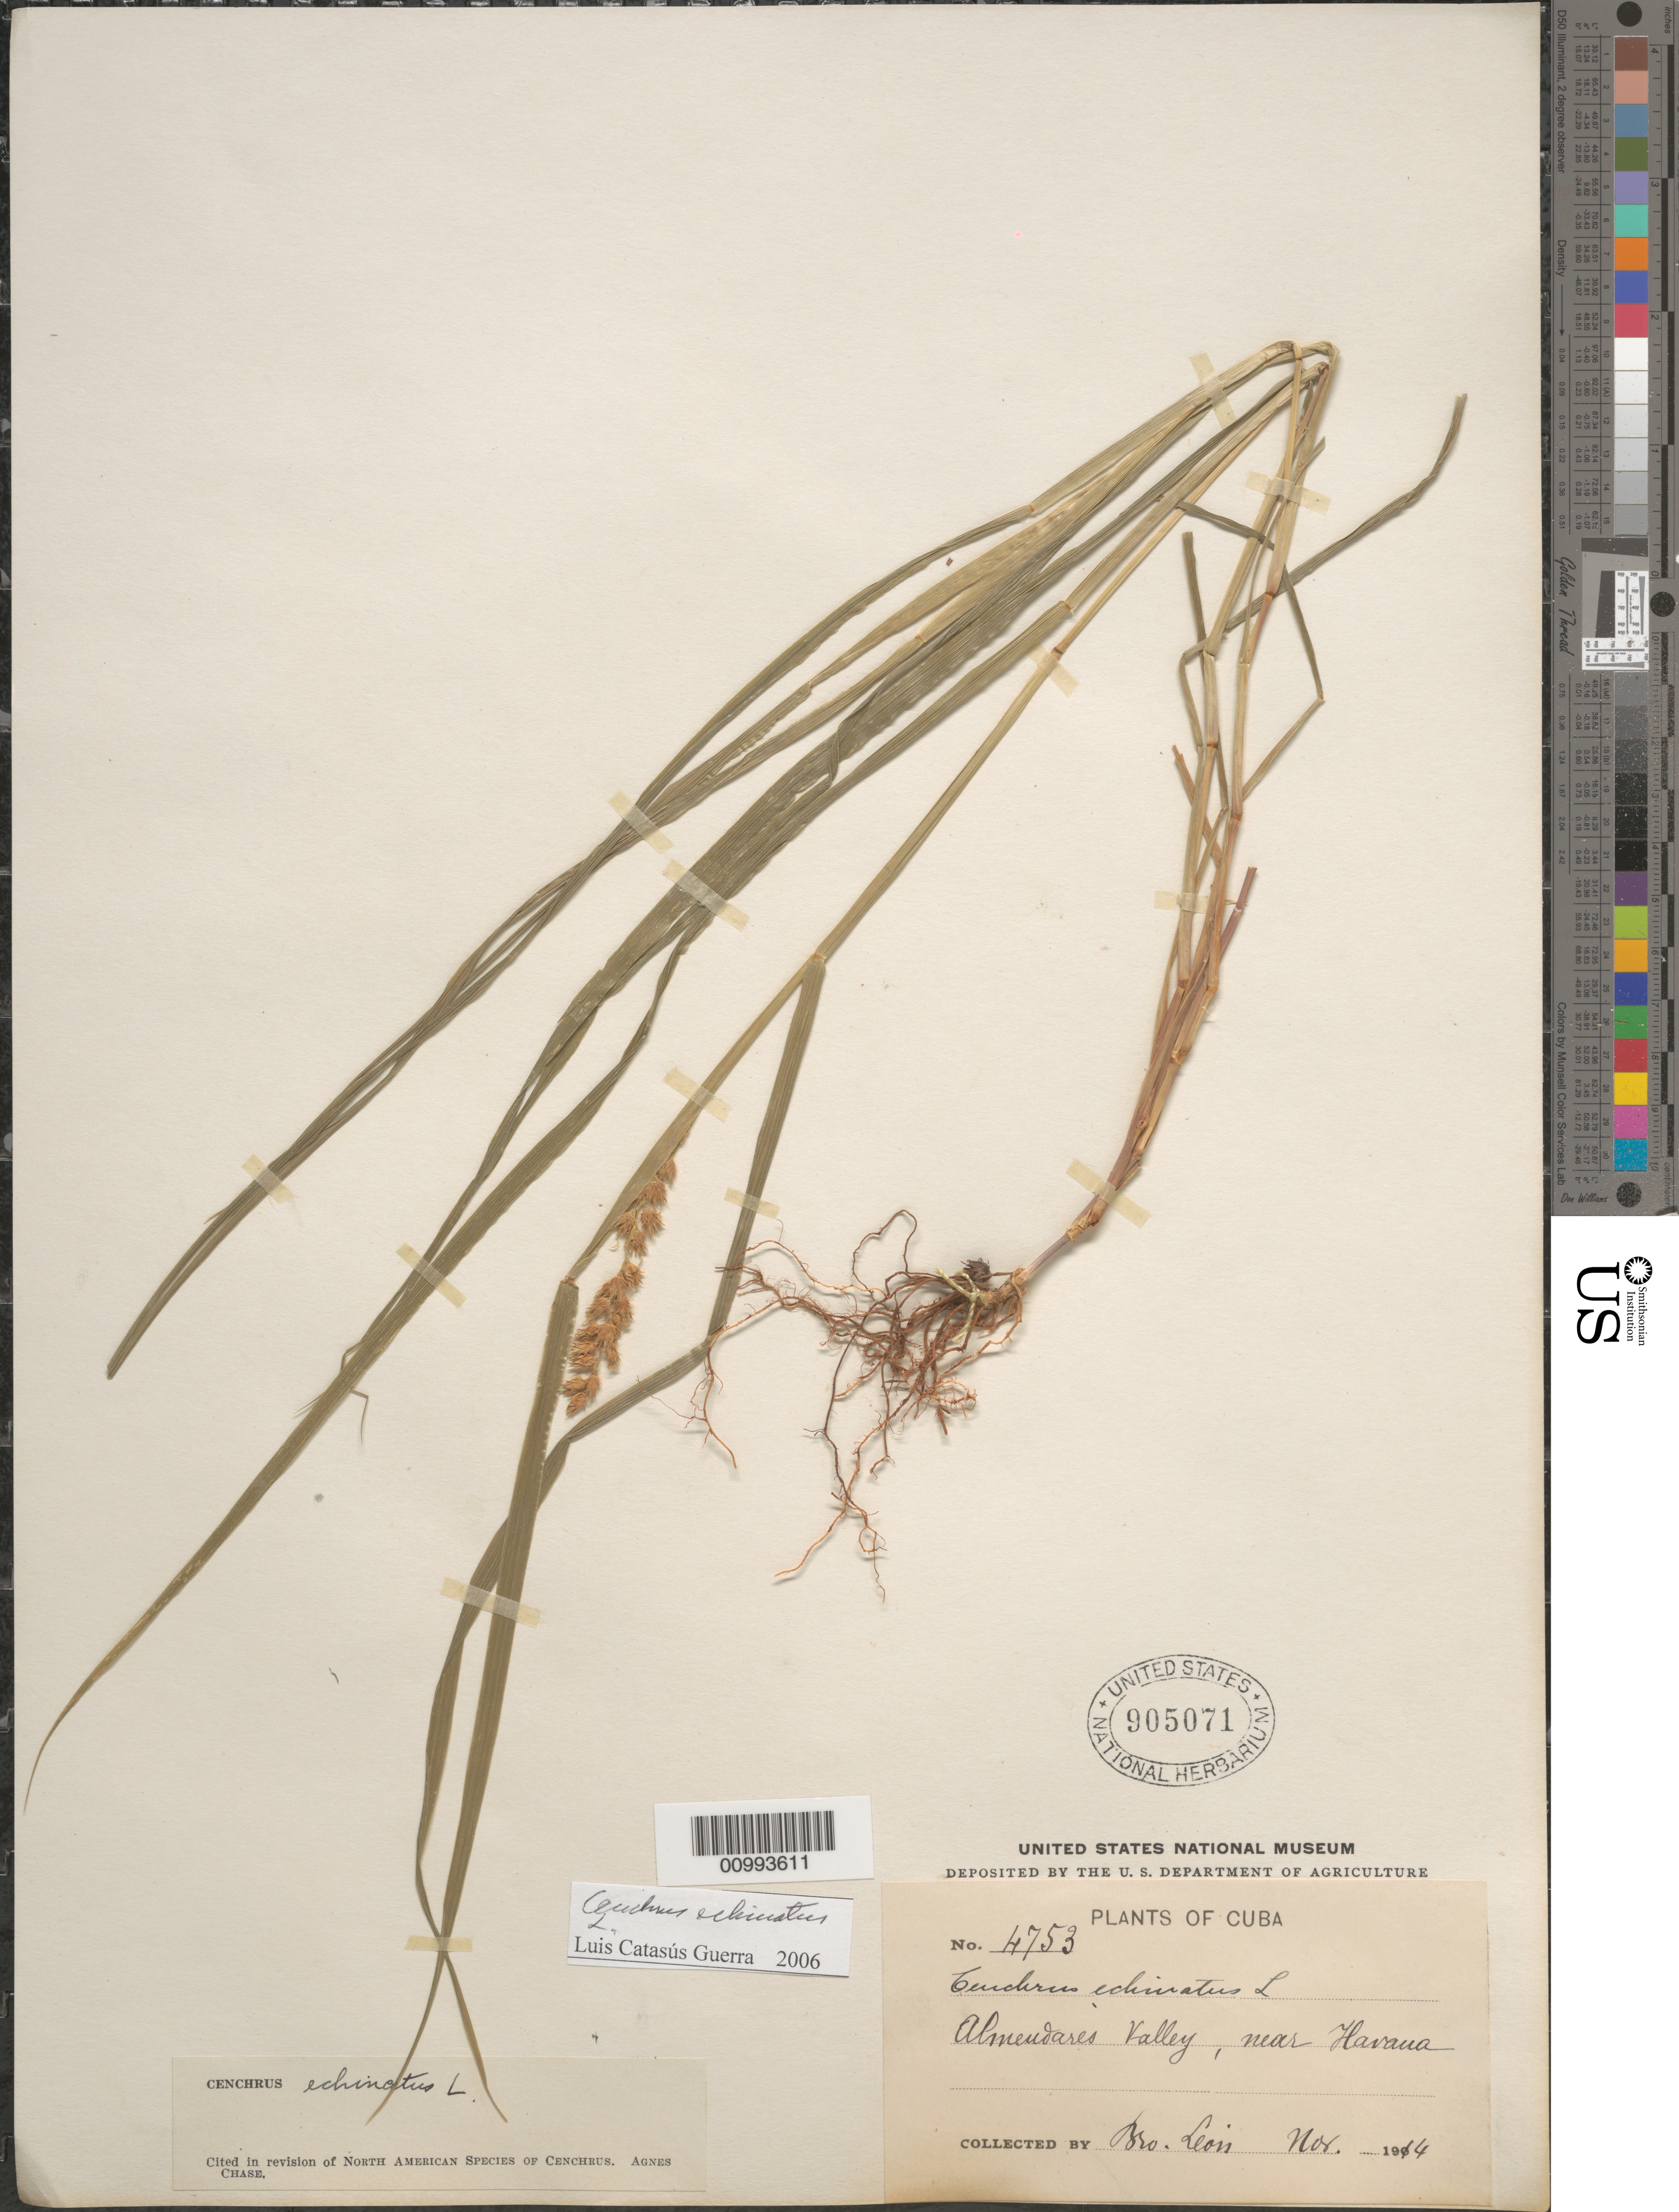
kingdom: Plantae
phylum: Tracheophyta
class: Liliopsida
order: Poales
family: Poaceae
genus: Cenchrus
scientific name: Cenchrus echinatus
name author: L.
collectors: Bro. León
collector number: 4753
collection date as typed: Nov 1914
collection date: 1914-11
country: Cuba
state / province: La Habana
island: Cuba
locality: Almendares Valley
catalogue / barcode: US 905071